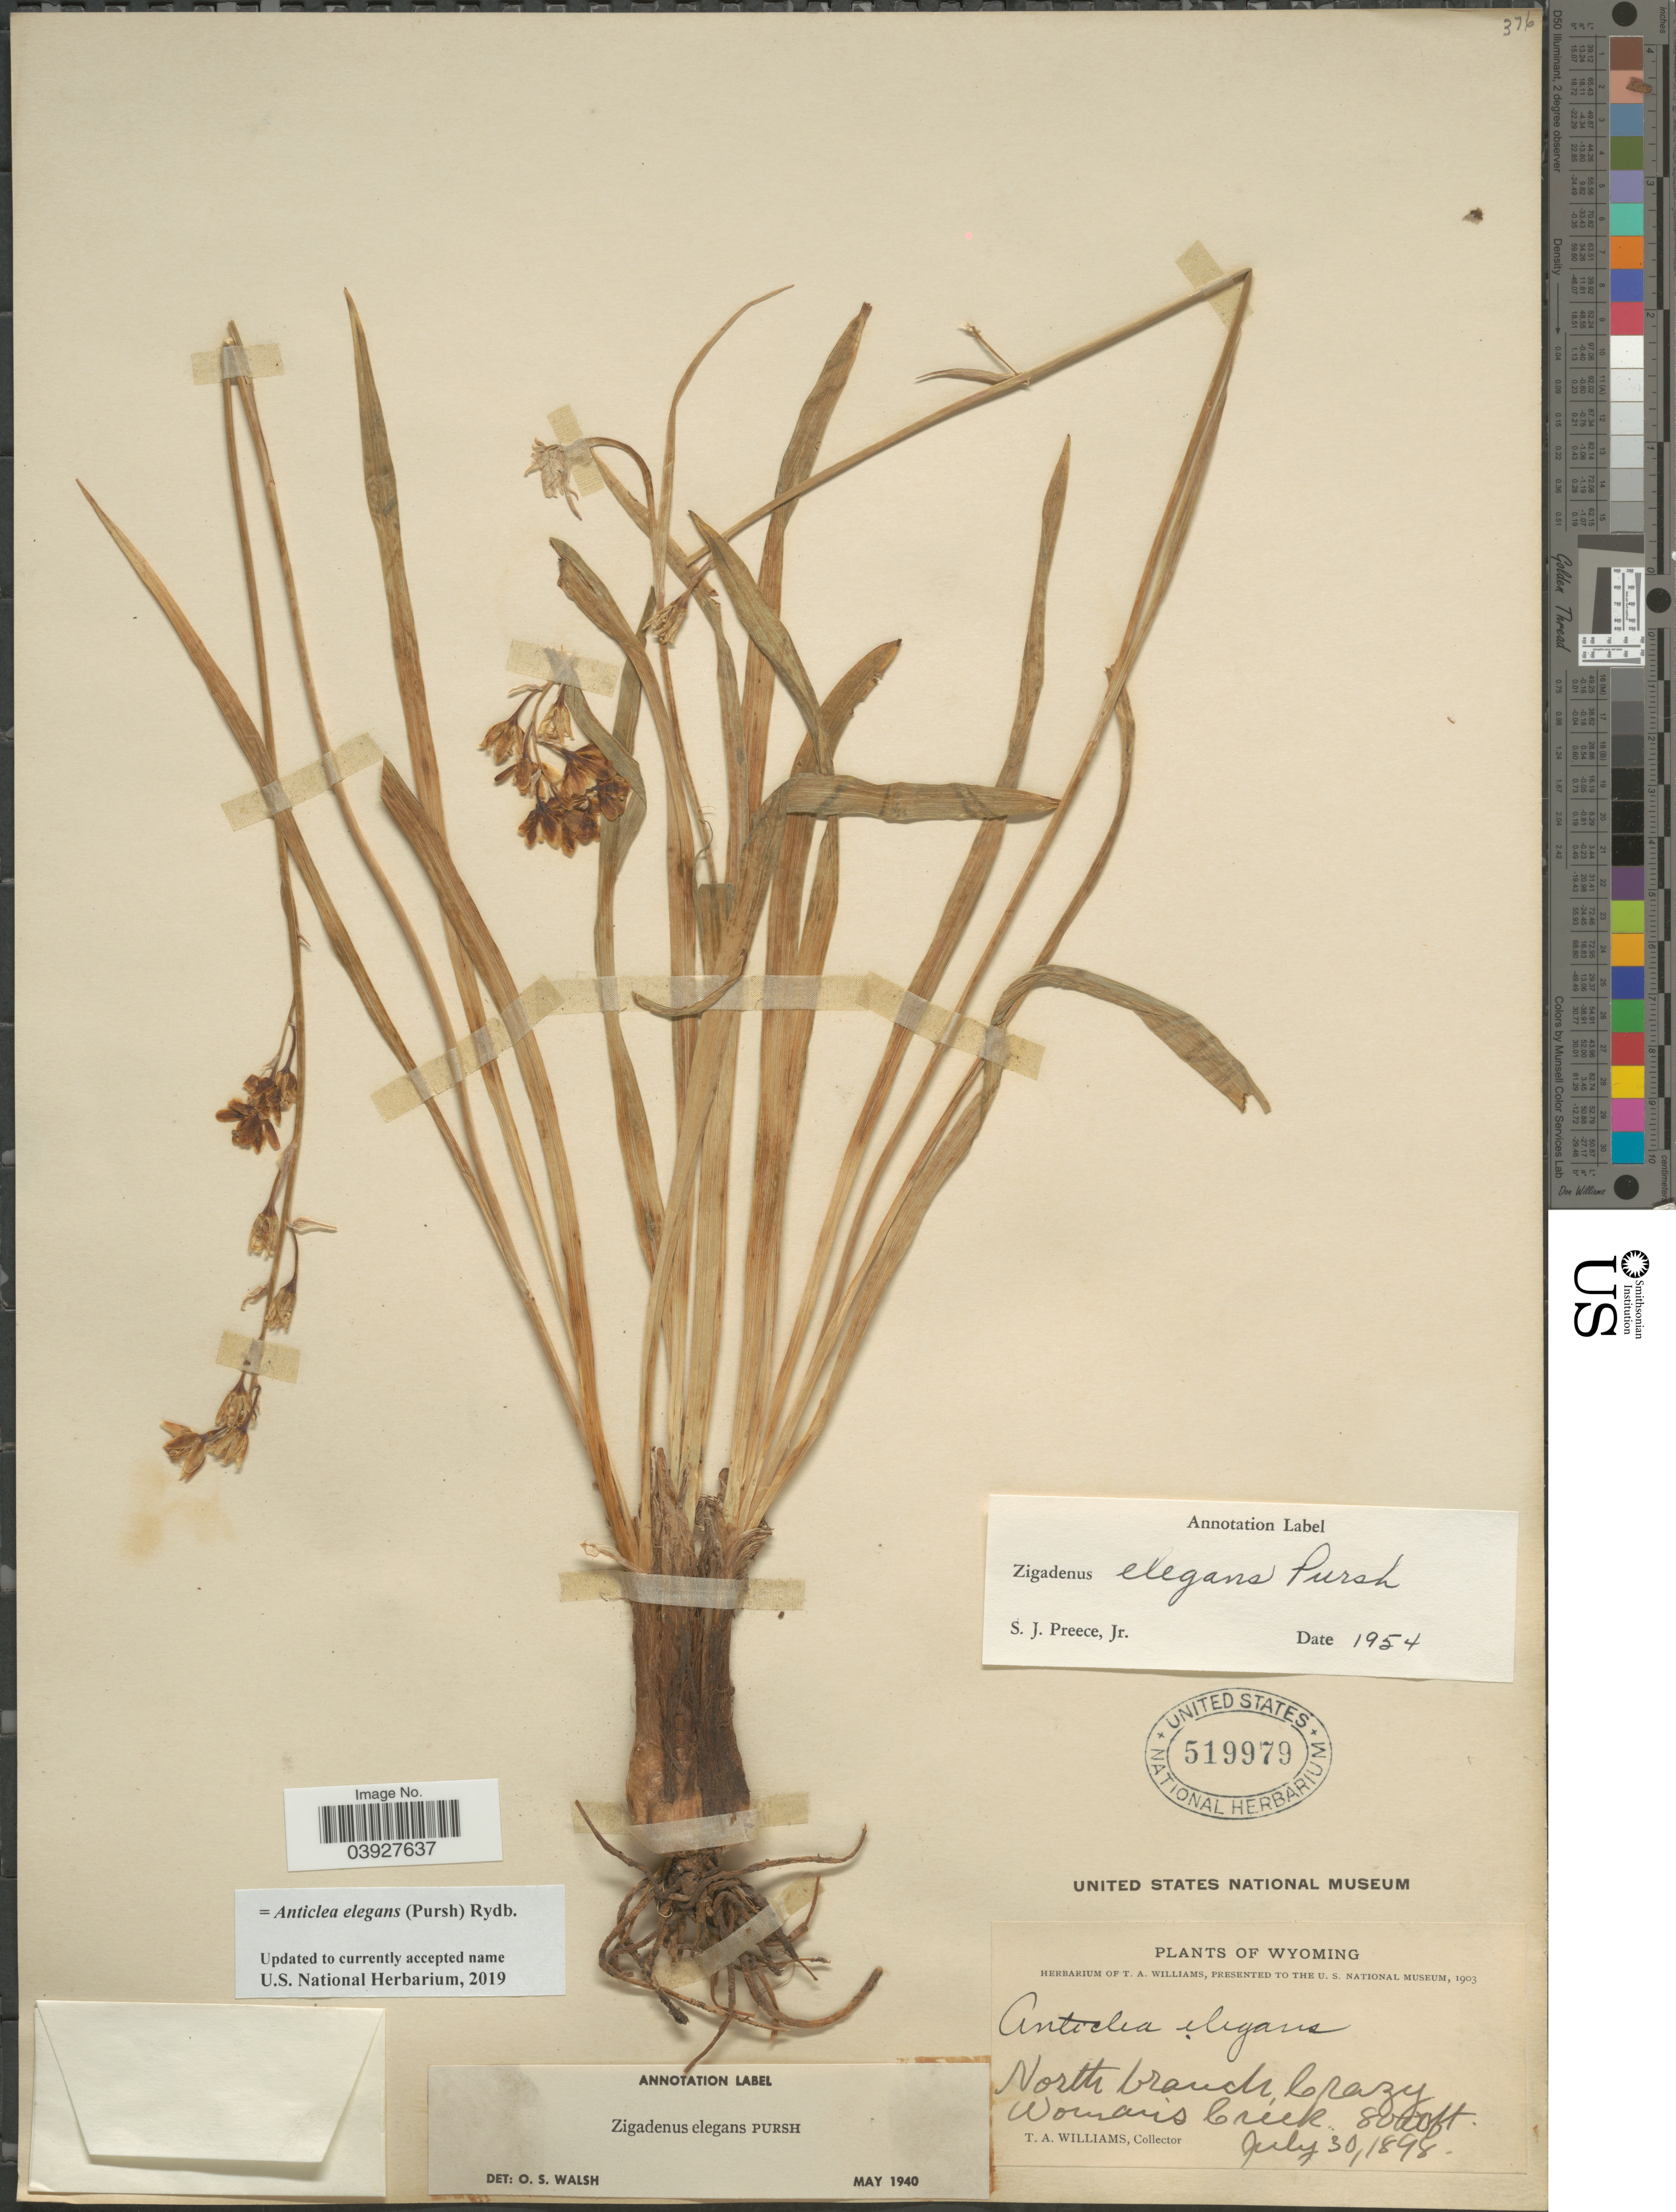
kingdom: Plantae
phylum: Tracheophyta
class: Liliopsida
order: Liliales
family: Melanthiaceae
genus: Anticlea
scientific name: Anticlea elegans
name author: (Pursh) Rydb.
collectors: T. Williams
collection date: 1898-07-30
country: United States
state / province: Wyoming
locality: North branch, Crazy Woman's Creek.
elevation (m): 2438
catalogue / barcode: US 519979